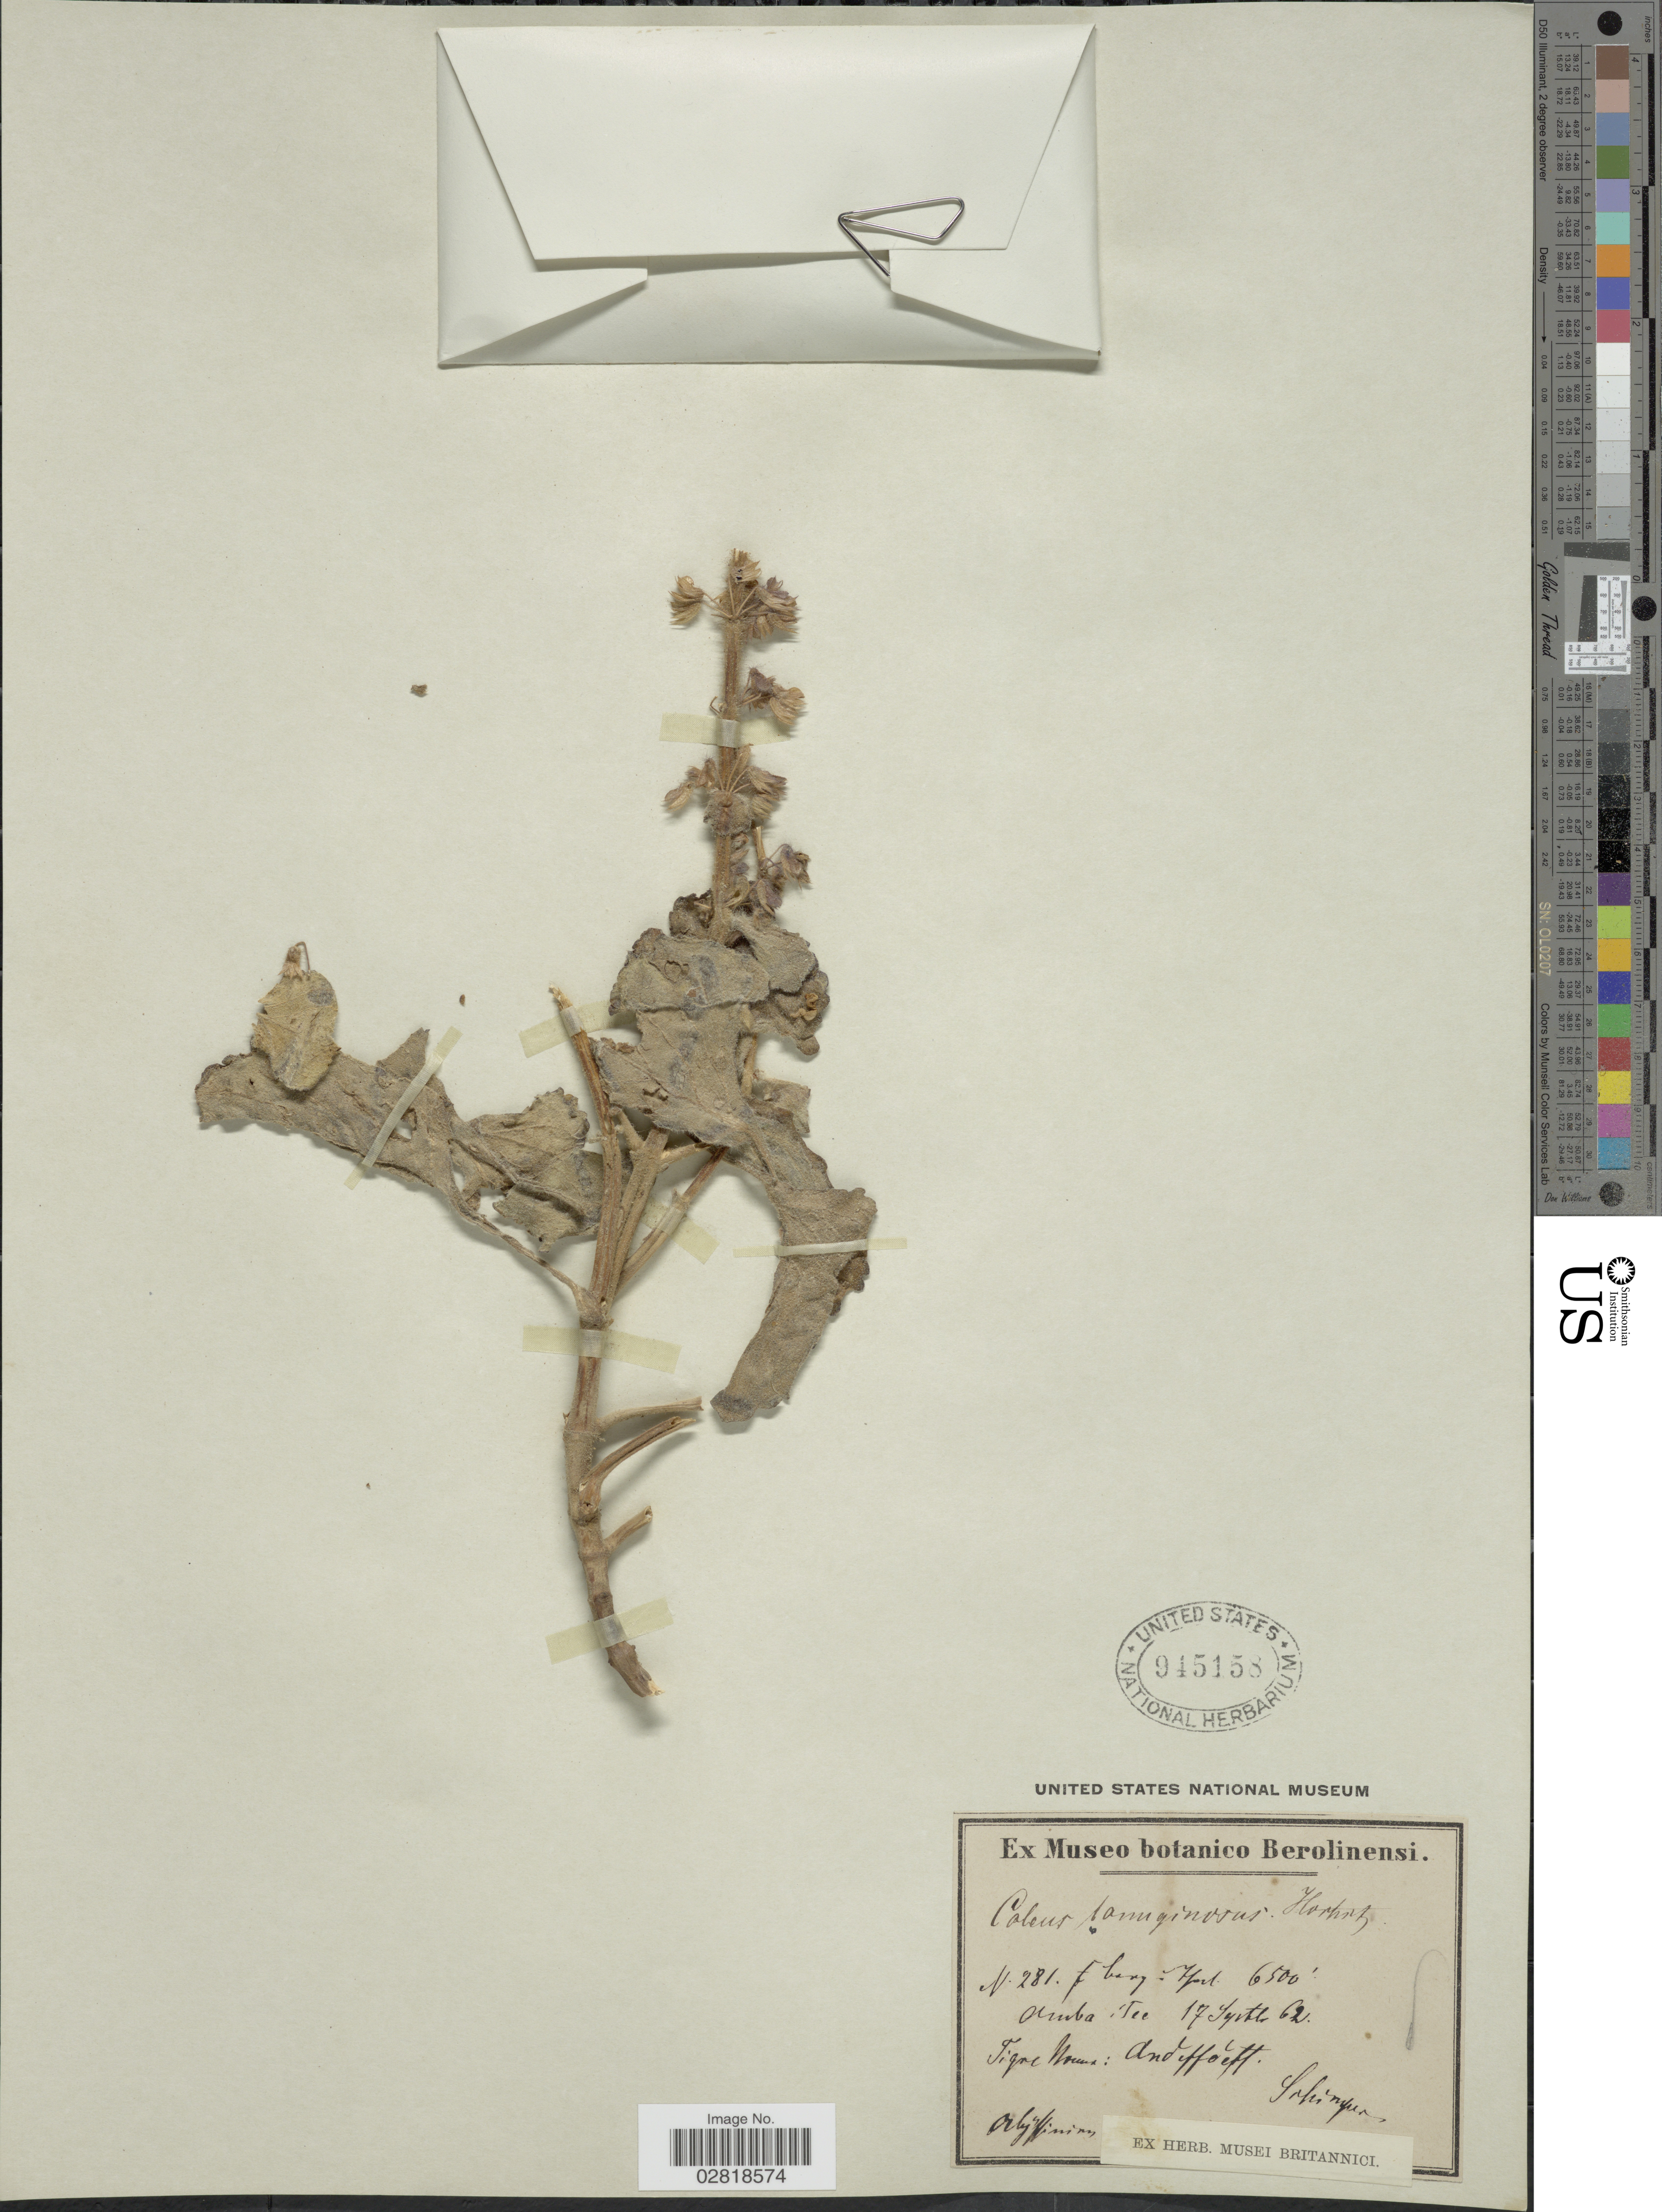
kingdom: Plantae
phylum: Tracheophyta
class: Magnoliopsida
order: Lamiales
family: Lamiaceae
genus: Plectranthus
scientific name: Plectranthus lanuginosus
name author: (Hochst. ex Benth.) Agnew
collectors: -. Schimper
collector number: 281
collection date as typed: Transcribed d/m/y: 17/9/62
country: Eritrea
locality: [illegible text]. Tigre [illegible text]: Andiffoeff. Abyssinian.[interpreted]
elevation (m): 1981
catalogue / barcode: US 945158